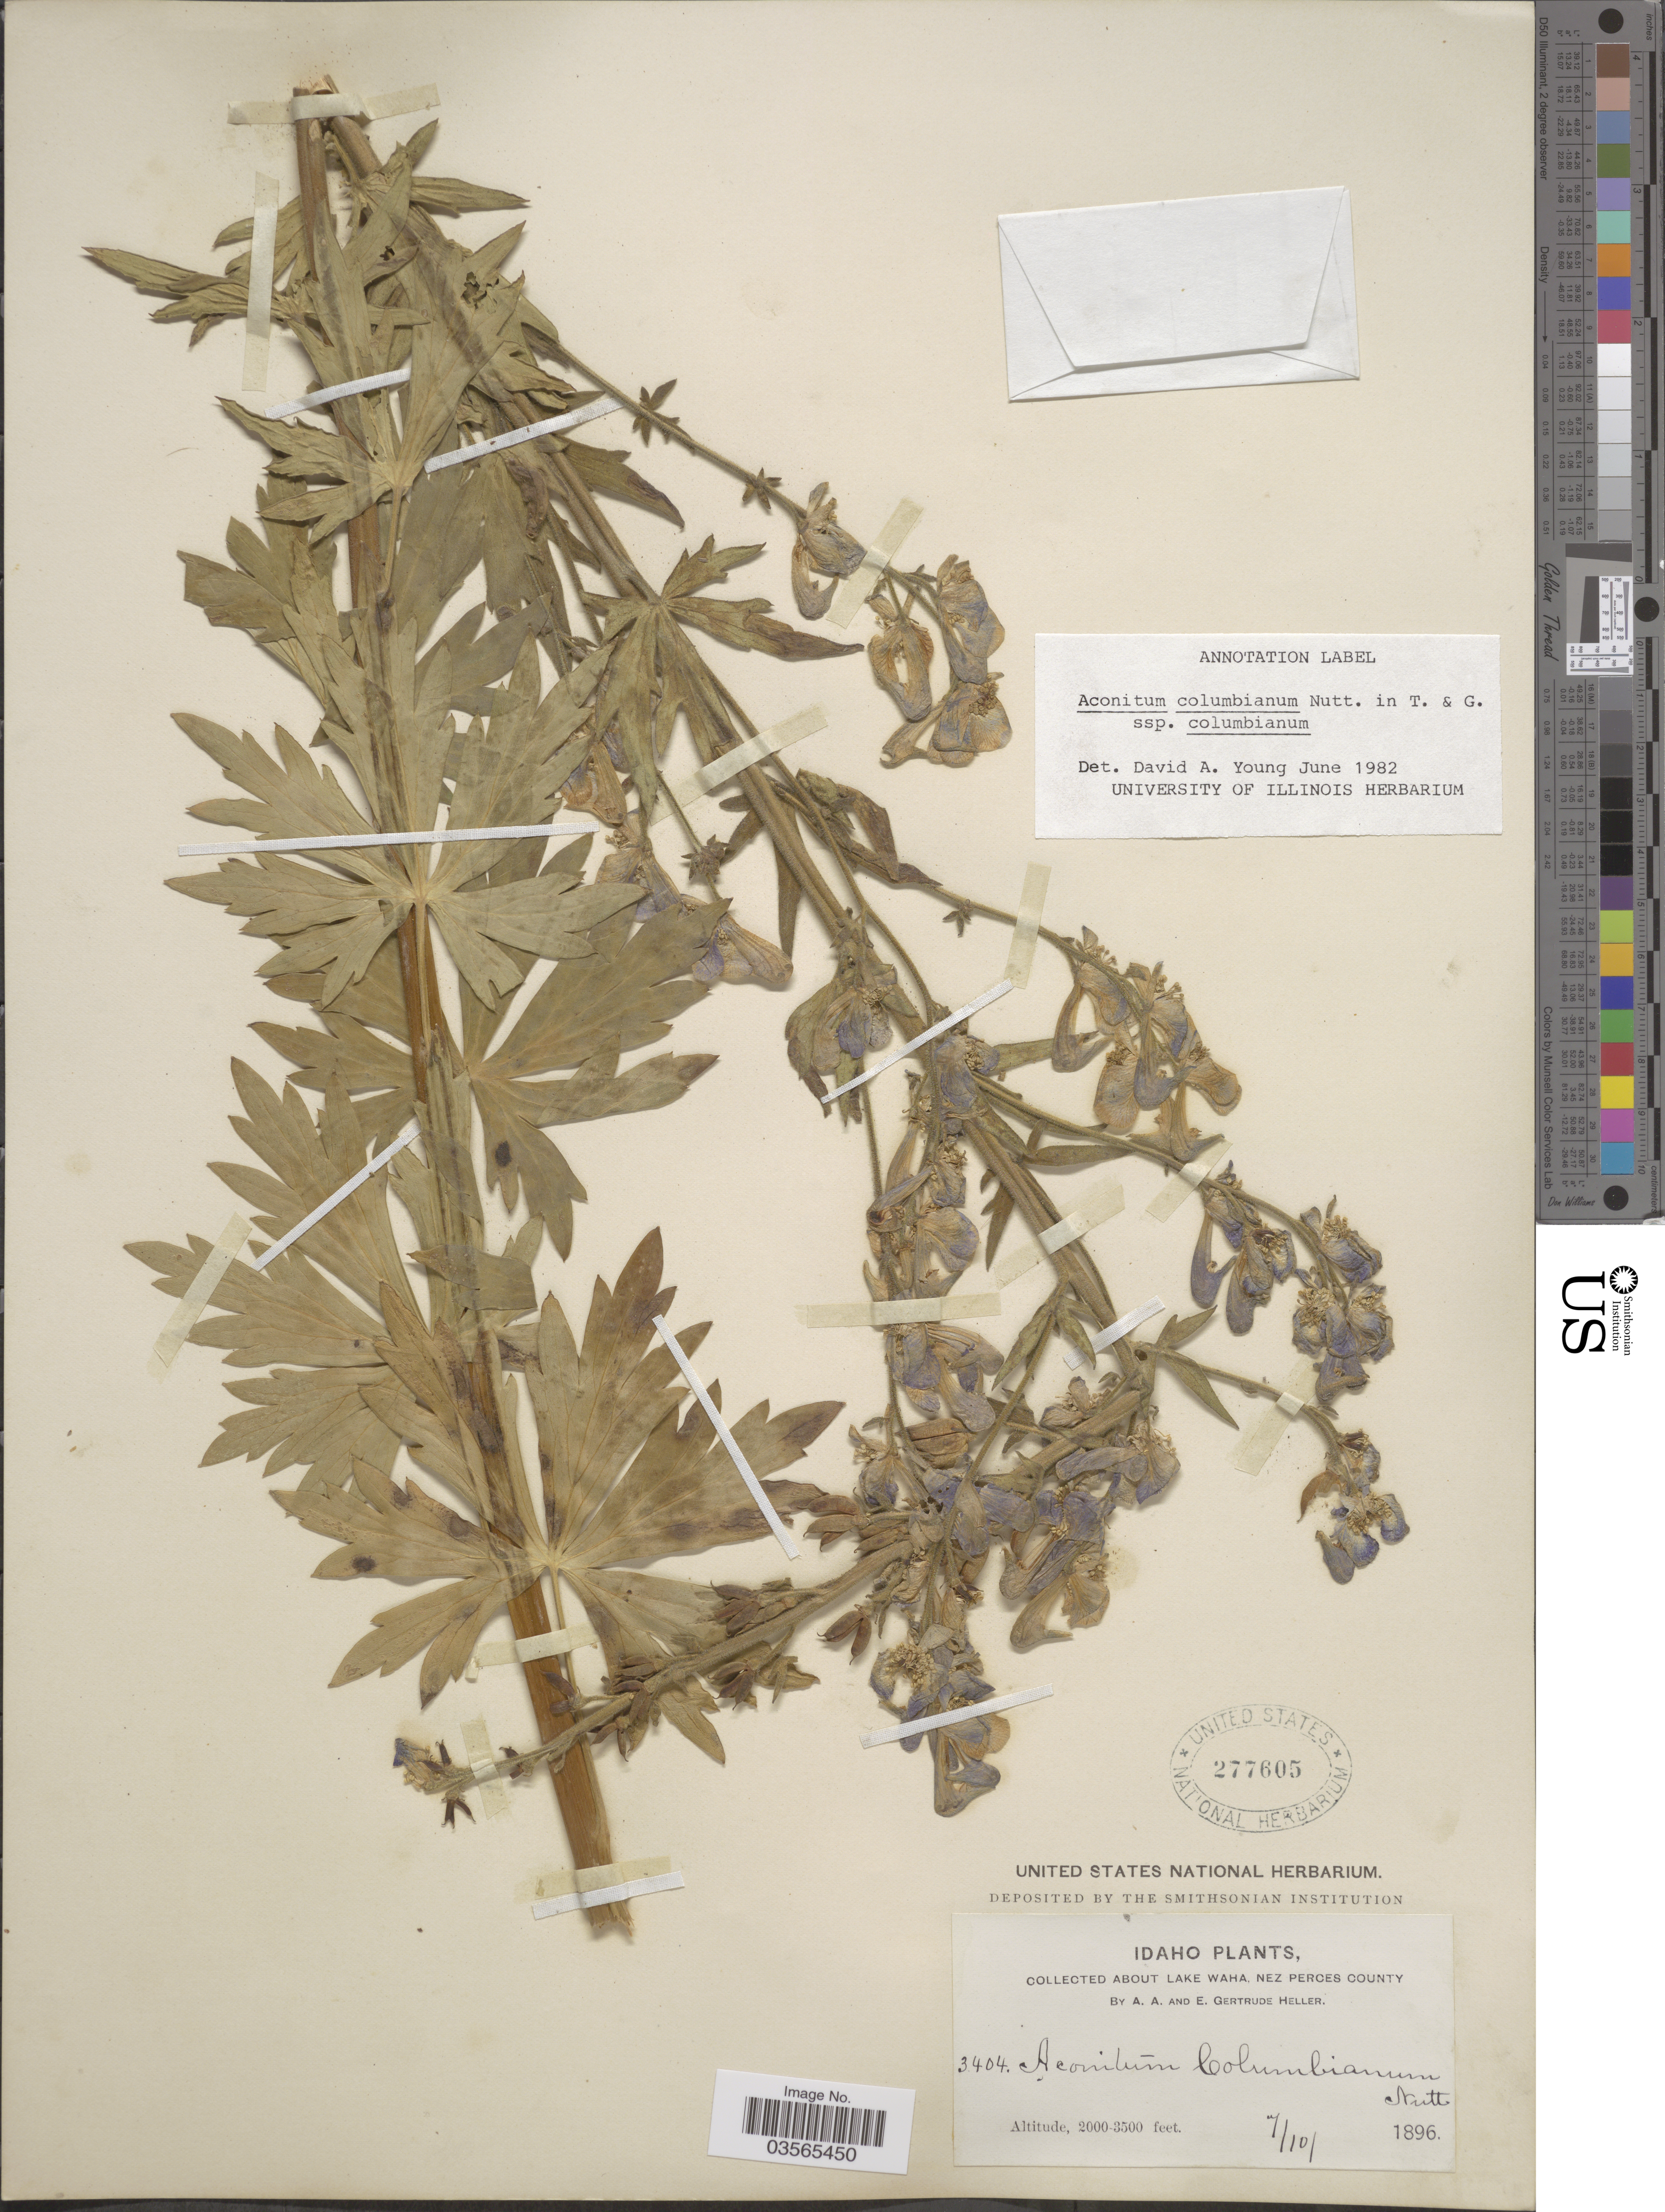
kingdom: Plantae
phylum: Tracheophyta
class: Magnoliopsida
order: Ranunculales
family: Ranunculaceae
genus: Aconitum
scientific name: Aconitum columbianum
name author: Nutt.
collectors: A. A. Heller & E. G. Heller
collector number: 3404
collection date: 1896-07-10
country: United States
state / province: Idaho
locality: About Lake Waha, Nez Perces County.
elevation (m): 610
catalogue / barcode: US 277605